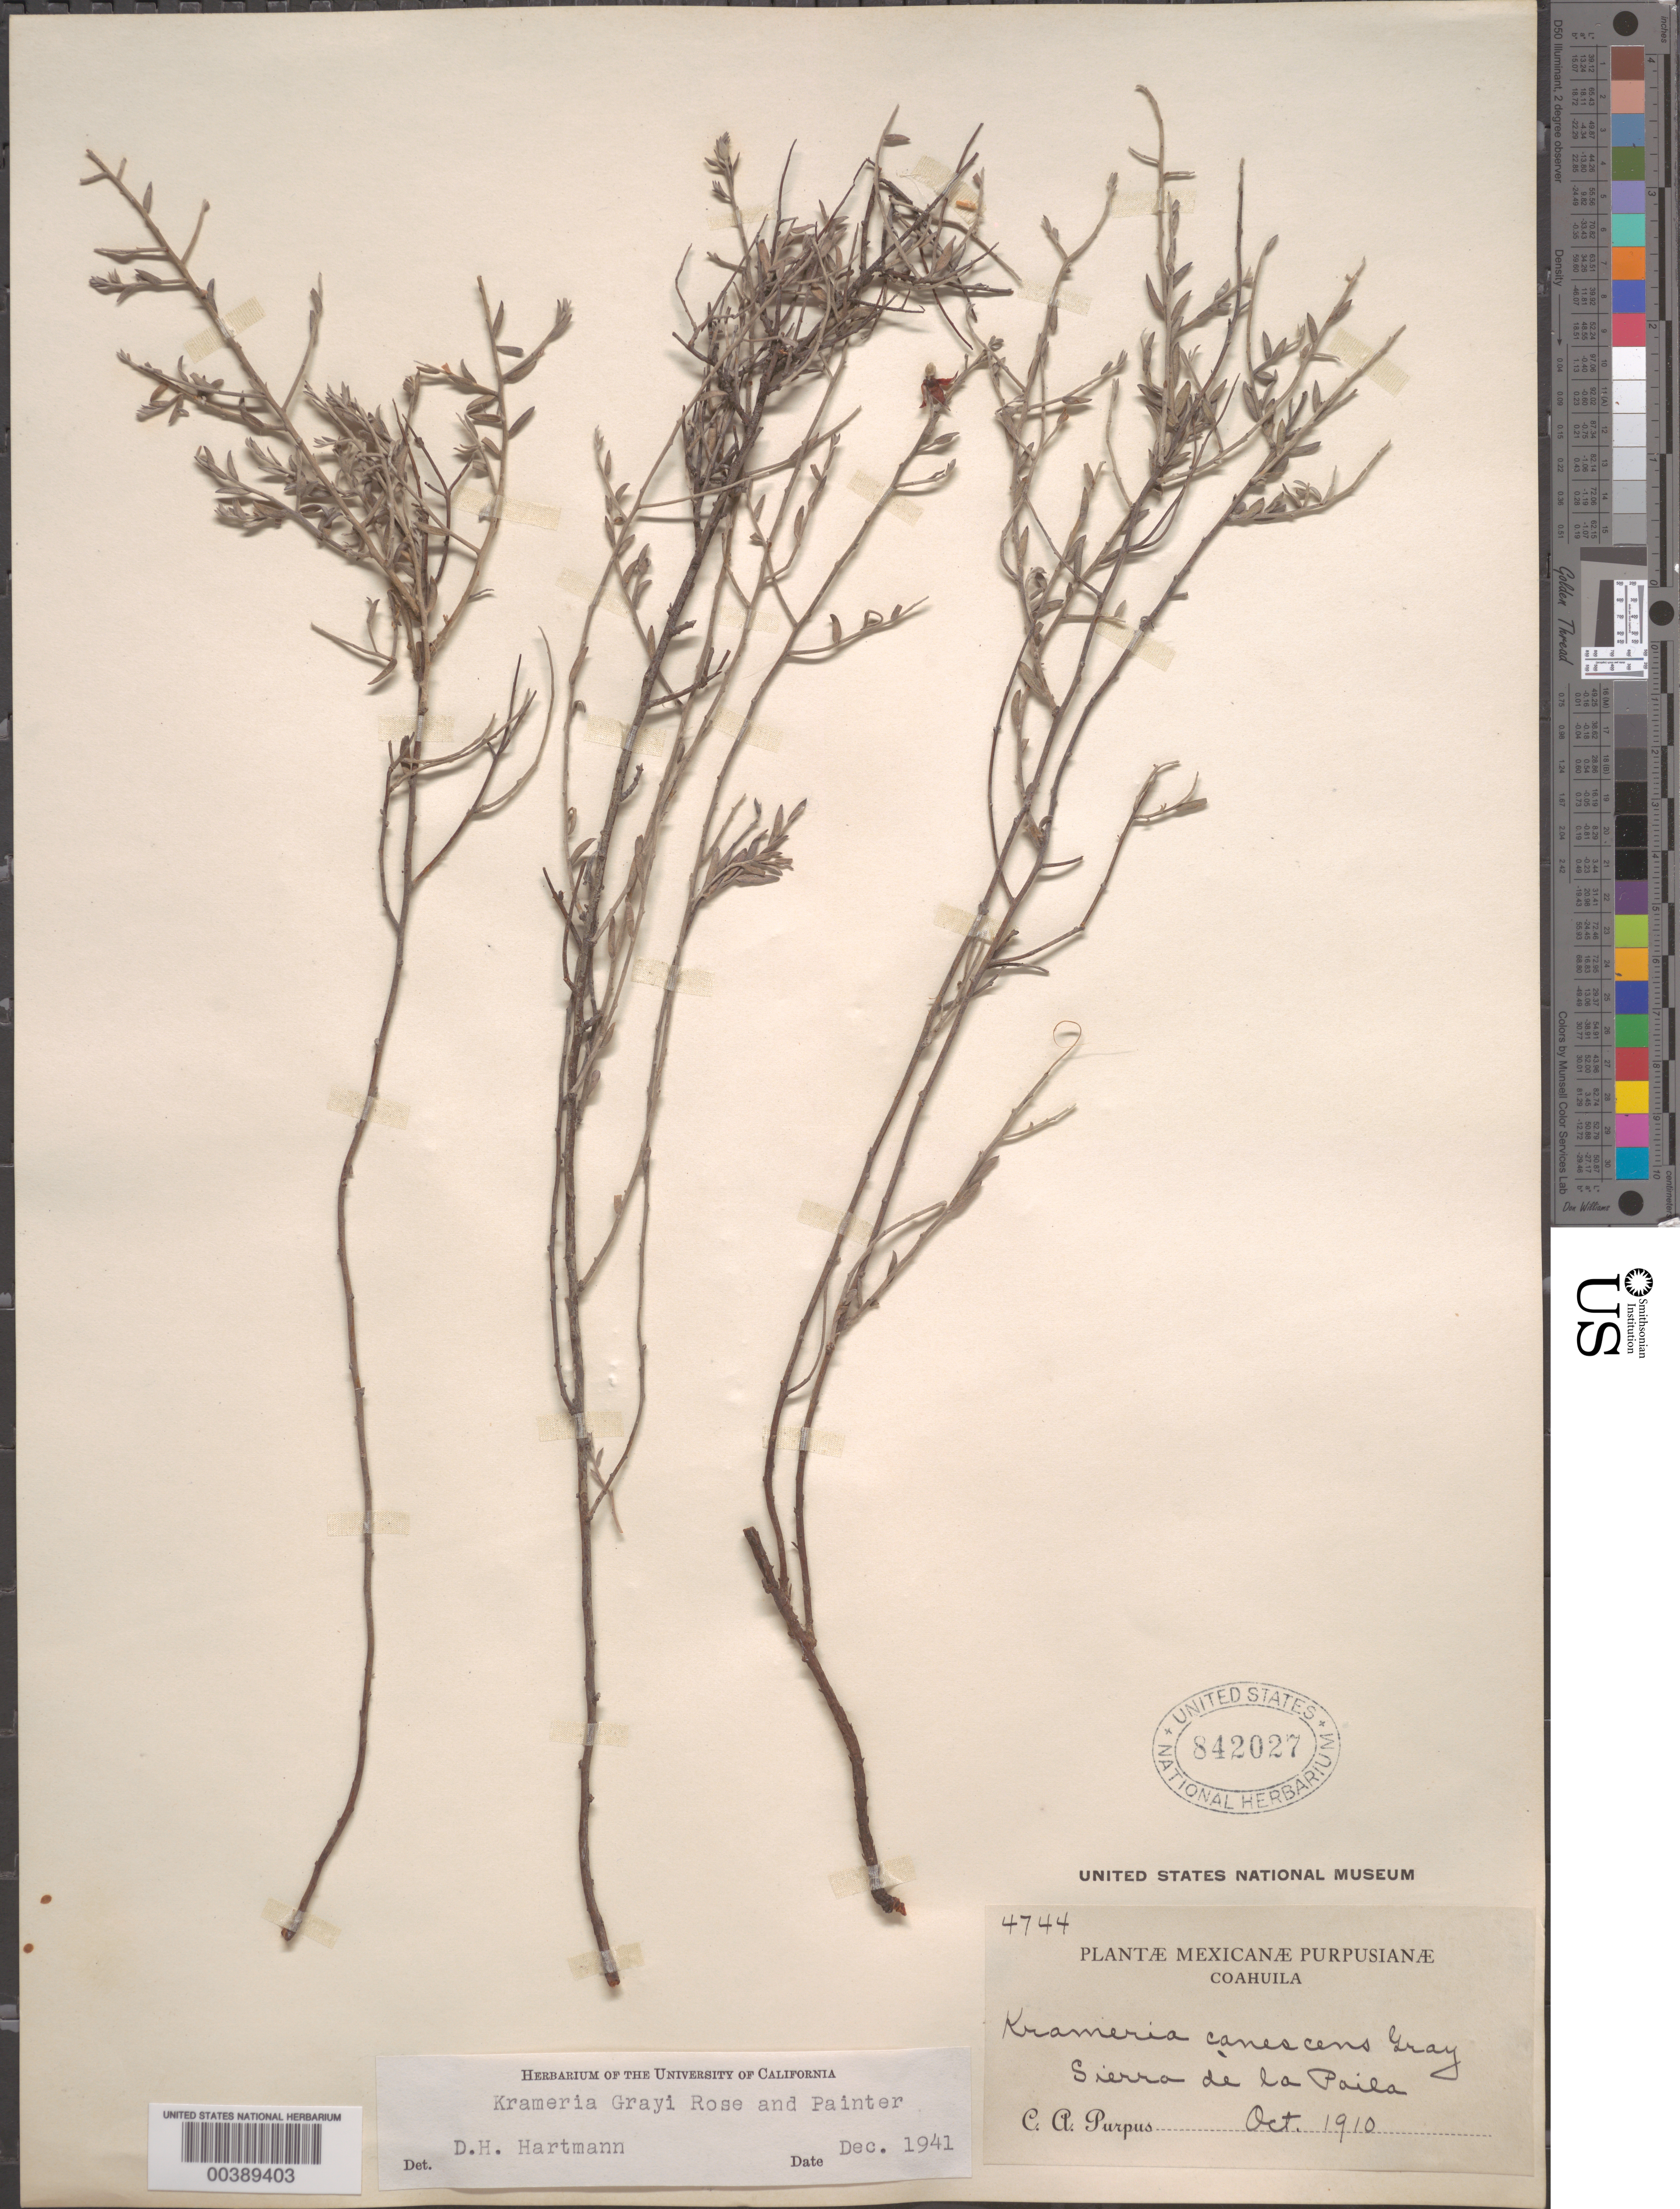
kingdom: Plantae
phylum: Tracheophyta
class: Magnoliopsida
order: Zygophyllales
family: Krameriaceae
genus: Krameria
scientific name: Krameria grayi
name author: Rose & J.H. Painter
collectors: C. A. Purpus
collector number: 4744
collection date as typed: Oct 1910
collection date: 1910-10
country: Mexico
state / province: Coahuila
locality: Sierra de la Paila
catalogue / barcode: US 842027